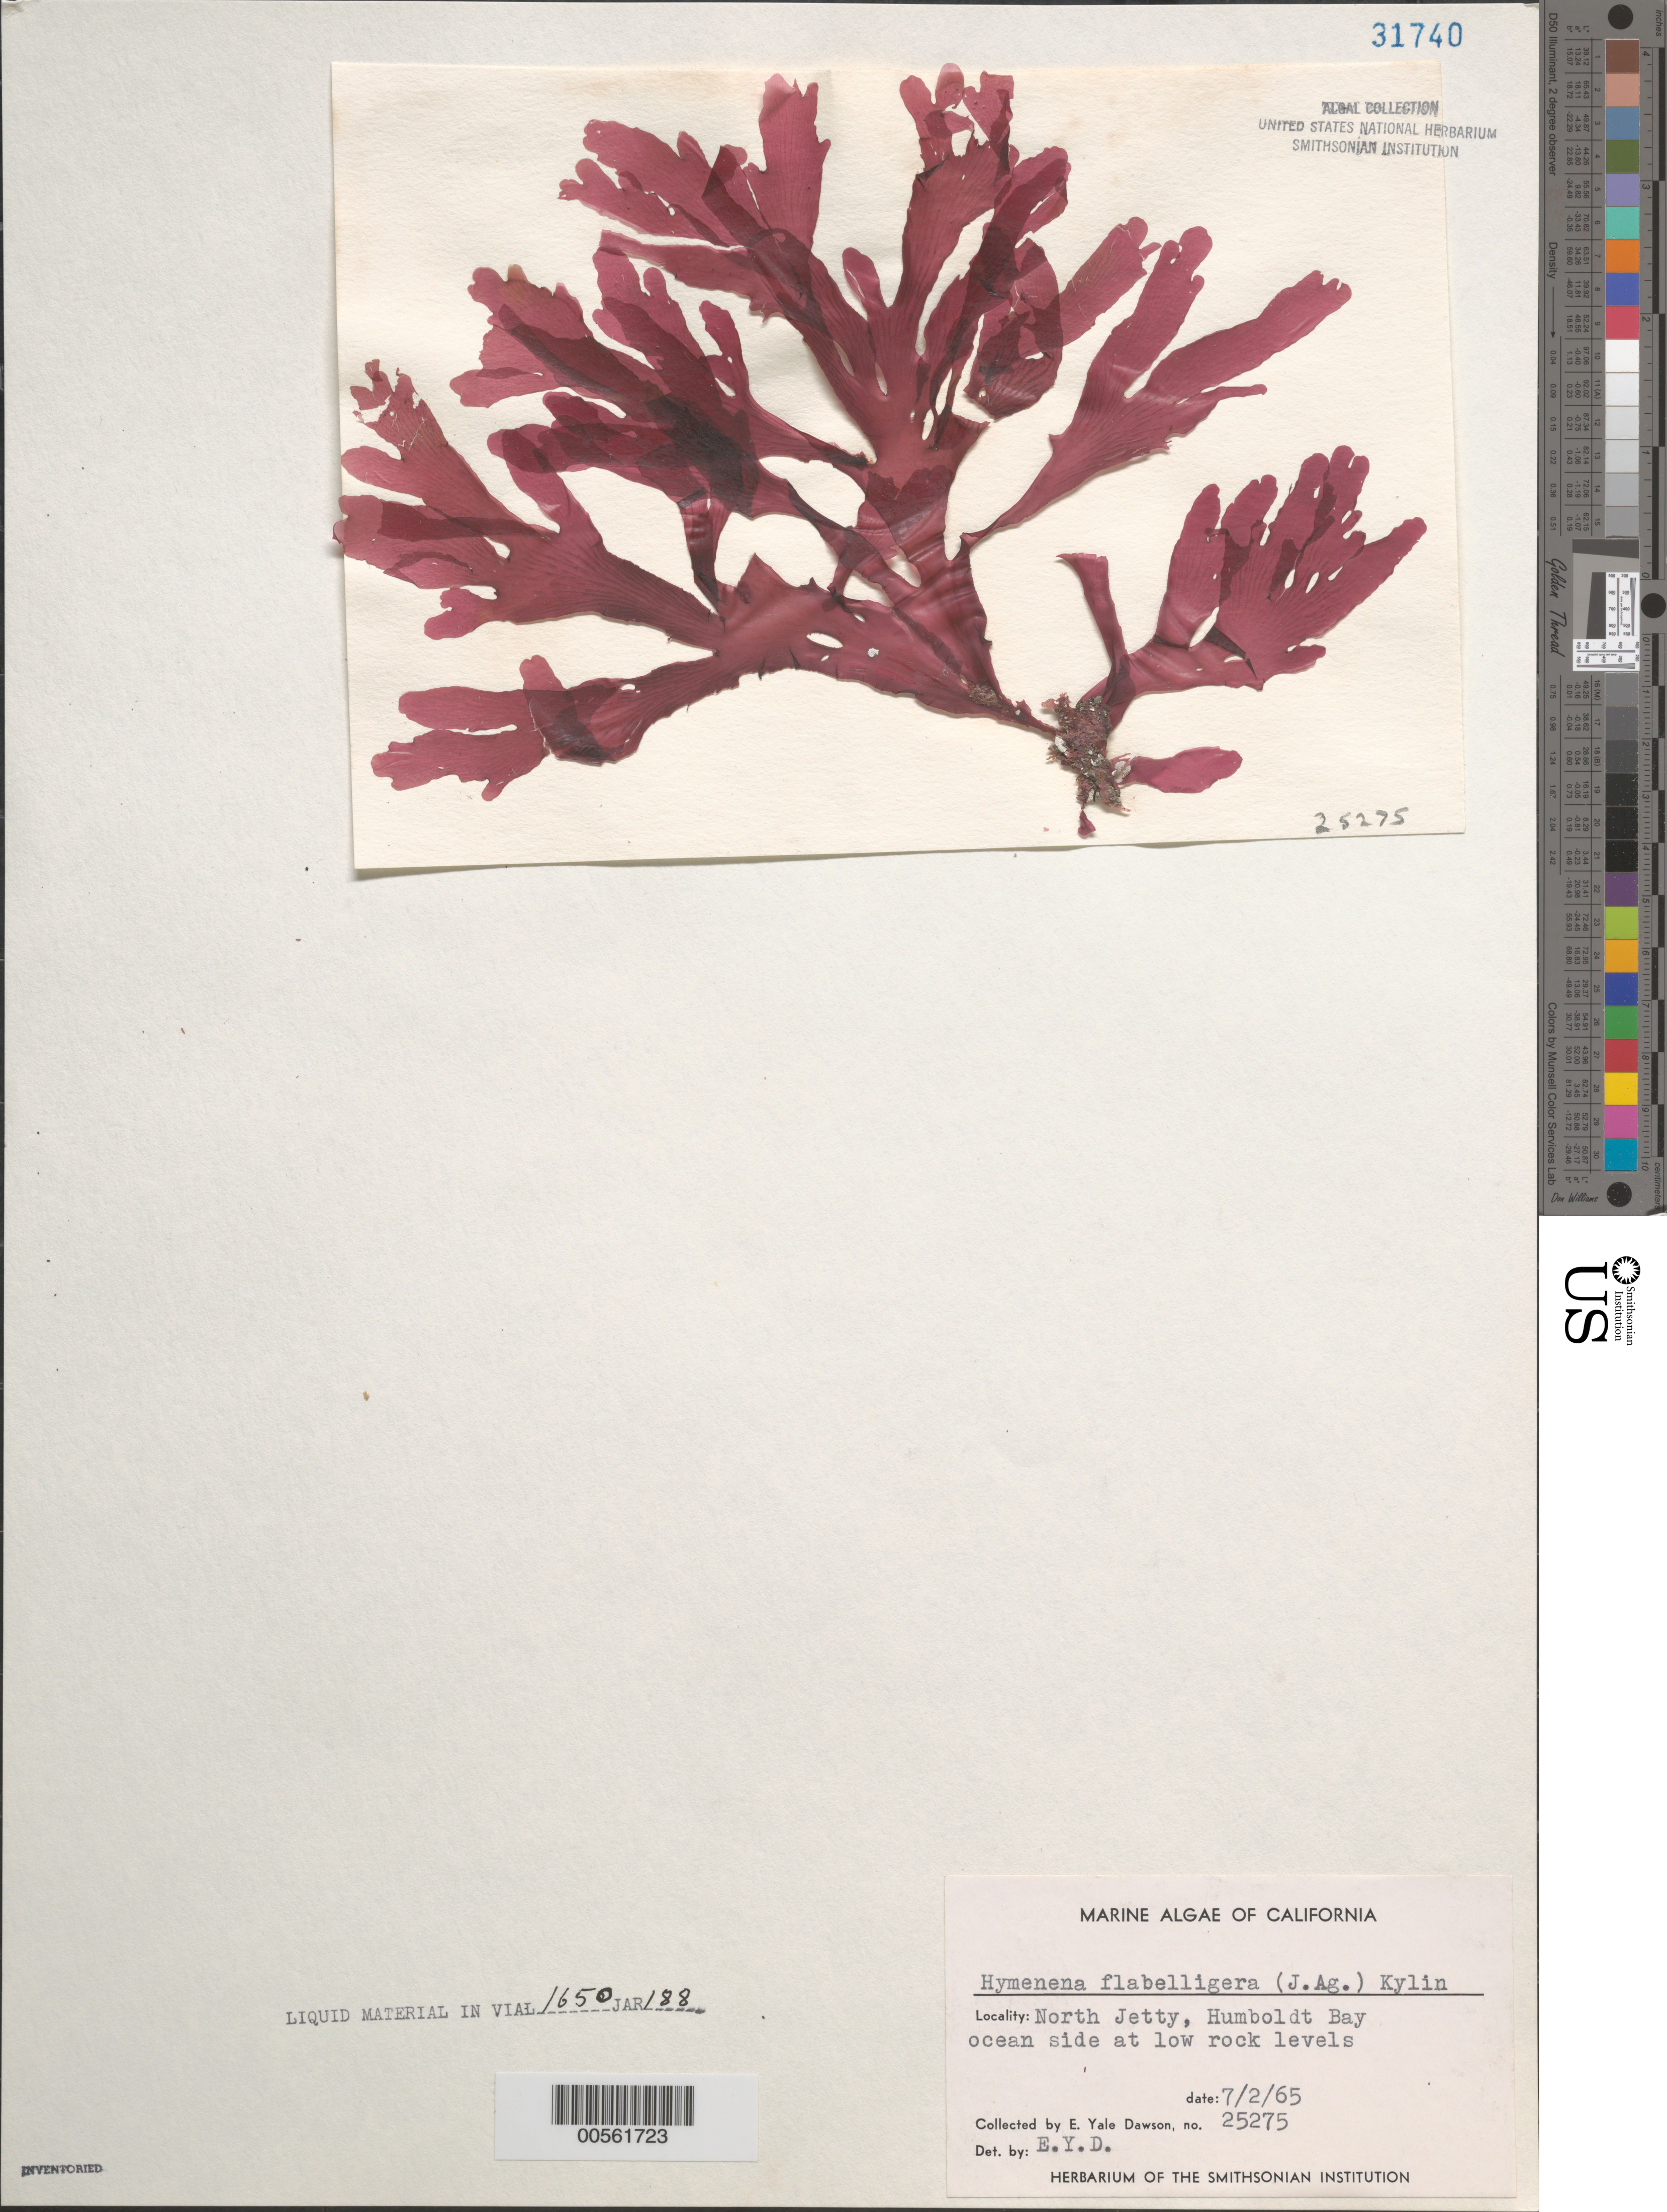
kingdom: Plantae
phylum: Rhodophyta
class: Florideophyceae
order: Ceramiales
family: Delesseriaceae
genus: Hymenena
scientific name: Hymenena flabelligera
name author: (J. Agardh) Kylin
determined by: Dawson, E. Y.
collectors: E. Y. Dawson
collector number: EYD 25275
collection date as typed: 02 Jul 1965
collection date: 1965-07-02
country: United States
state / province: California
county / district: Humboldt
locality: Humboldt Bay, North Jetty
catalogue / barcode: US 31740